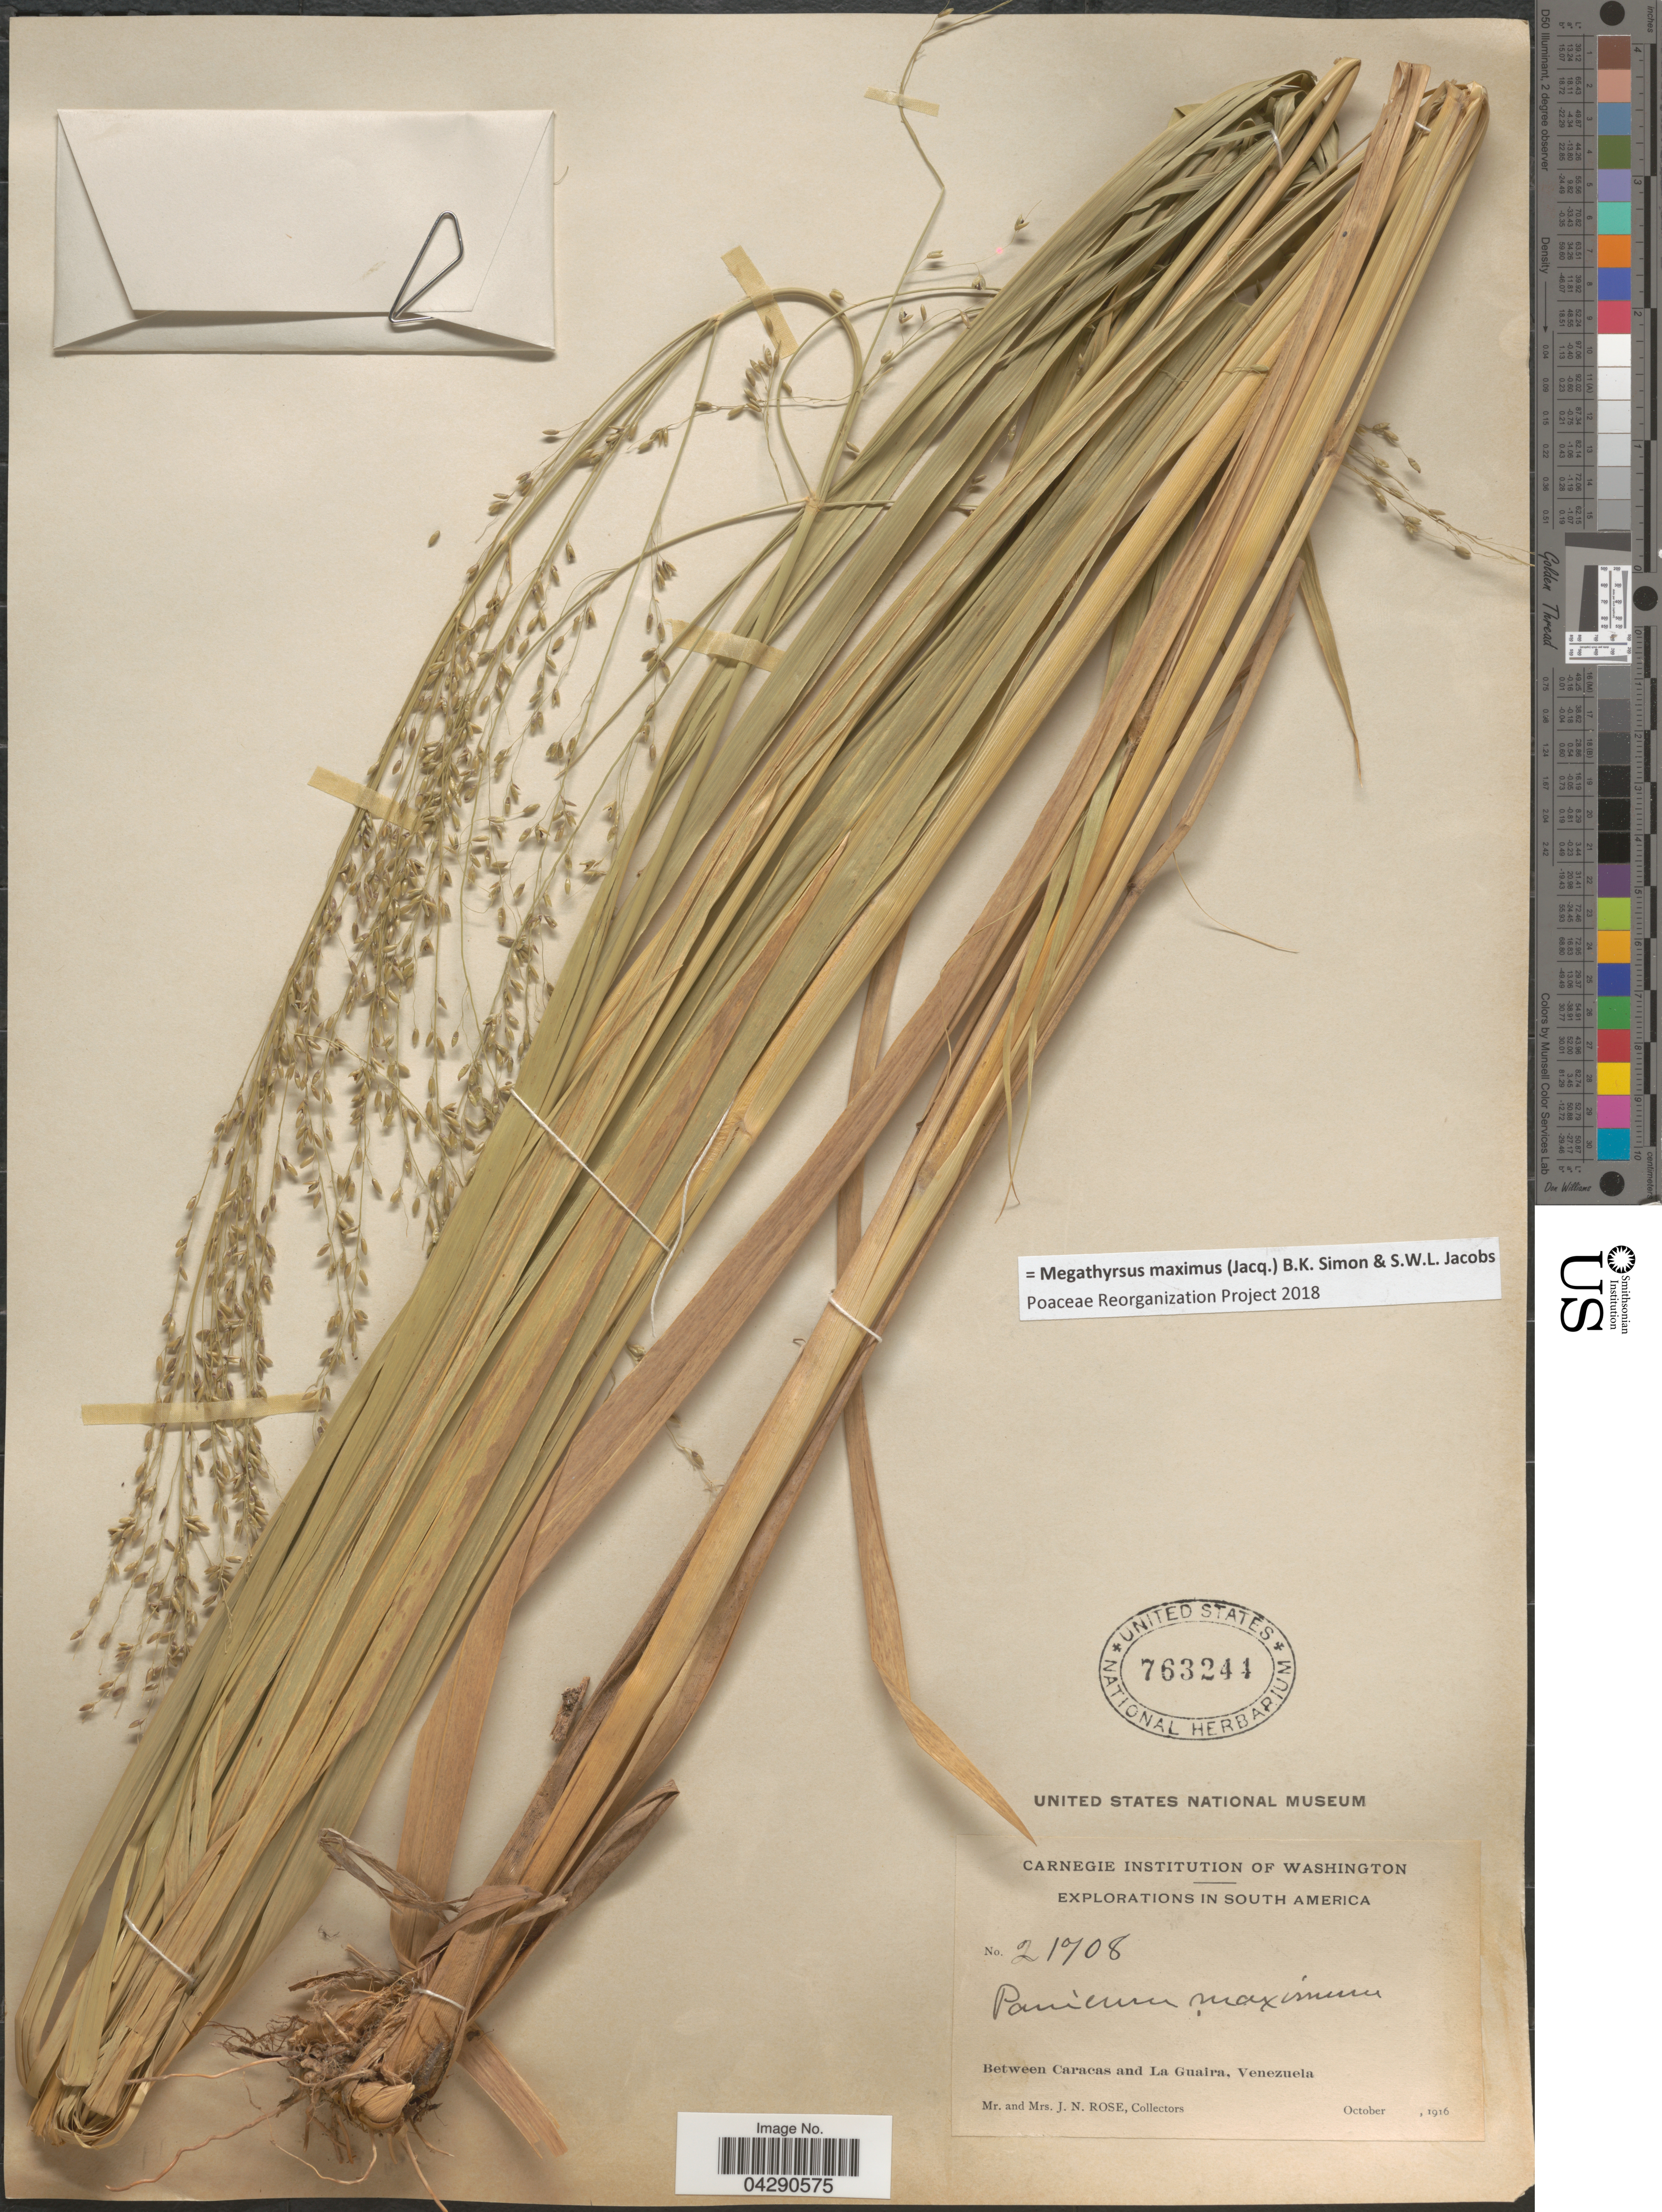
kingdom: Plantae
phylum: Tracheophyta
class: Liliopsida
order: Poales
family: Poaceae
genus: Megathyrsus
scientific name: Megathyrsus maximus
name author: (Jacq.) B.K. Simon & S.W.L. Jacobs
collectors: J. N. Rose & L. B. Rose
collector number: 21708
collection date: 1916-10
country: Venezuela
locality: Explorations in South America. Between Caracas and La Guaira.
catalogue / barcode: US 763244